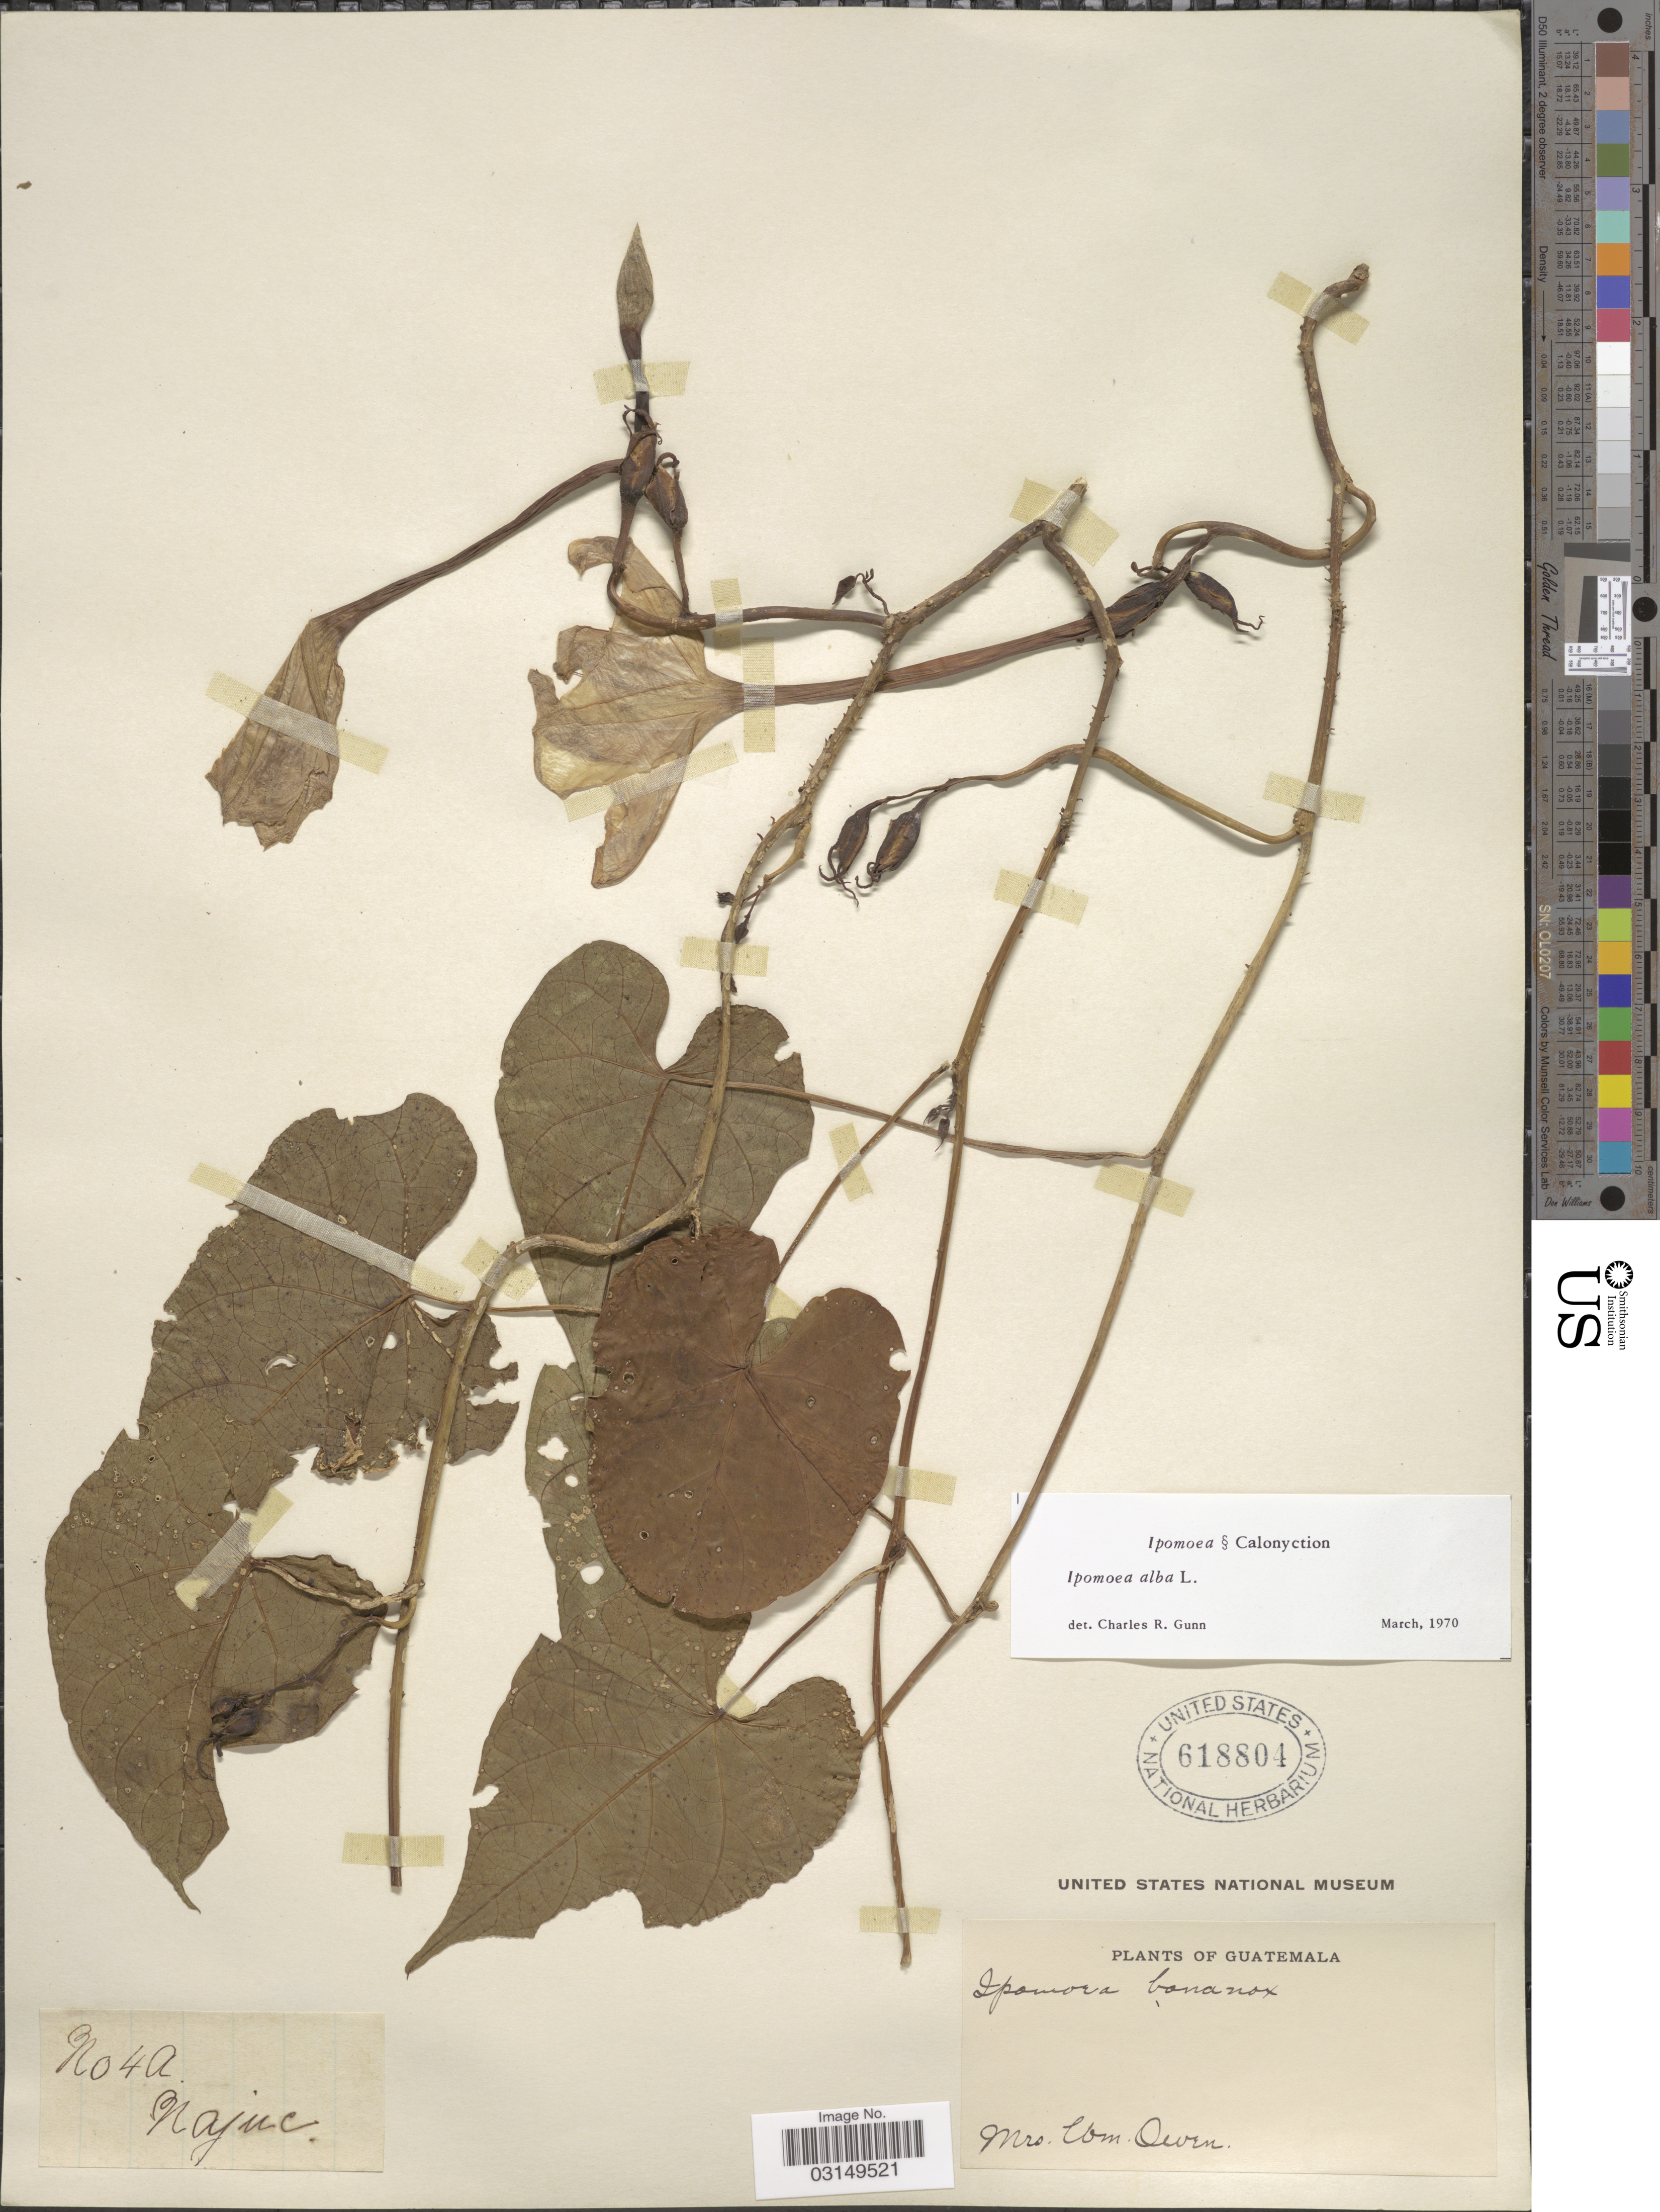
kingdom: Plantae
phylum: Tracheophyta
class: Magnoliopsida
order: Solanales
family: Convolvulaceae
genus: Ipomoea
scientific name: Ipomoea alba L.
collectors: W. Owen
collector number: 4A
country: Guatemala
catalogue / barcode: US 618804